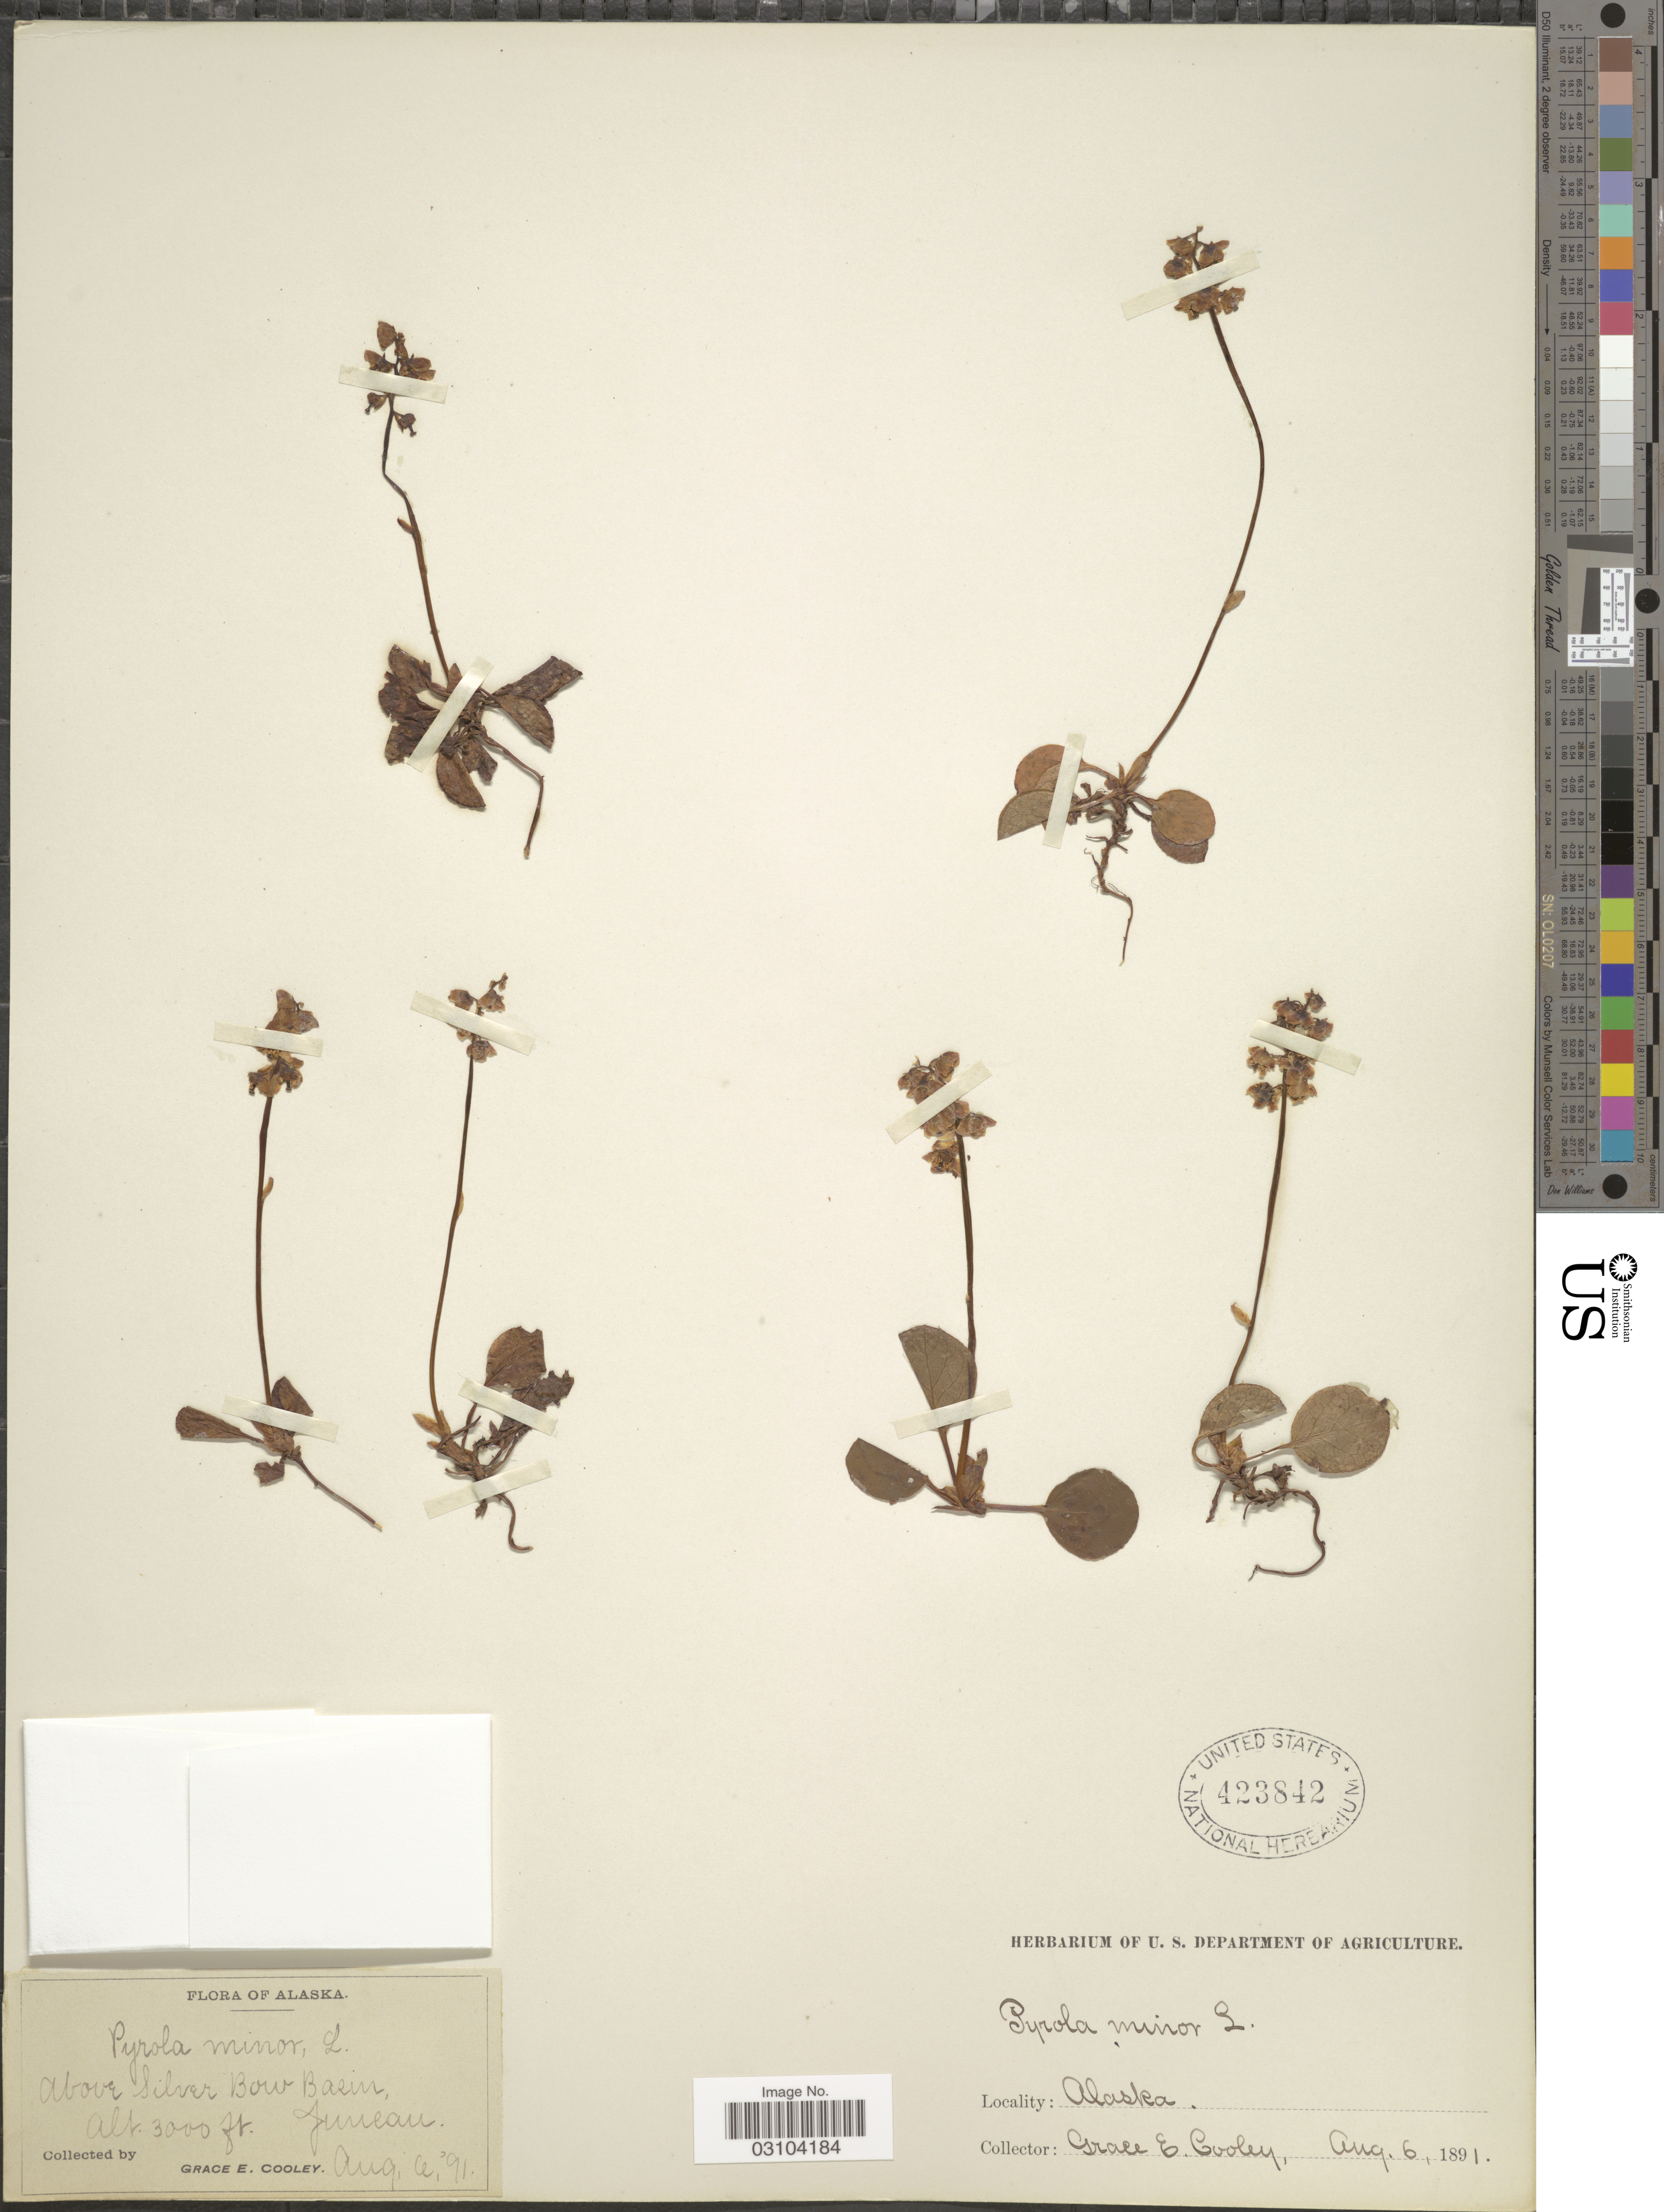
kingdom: Plantae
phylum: Tracheophyta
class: Magnoliopsida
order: Ericales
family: Ericaceae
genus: Pyrola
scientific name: Pyrola minor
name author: L.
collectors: G. E. Cooley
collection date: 1891-08-06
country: United States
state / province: Alaska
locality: Above Silver Bow Basin. Juneau.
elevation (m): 914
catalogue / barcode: US 423842